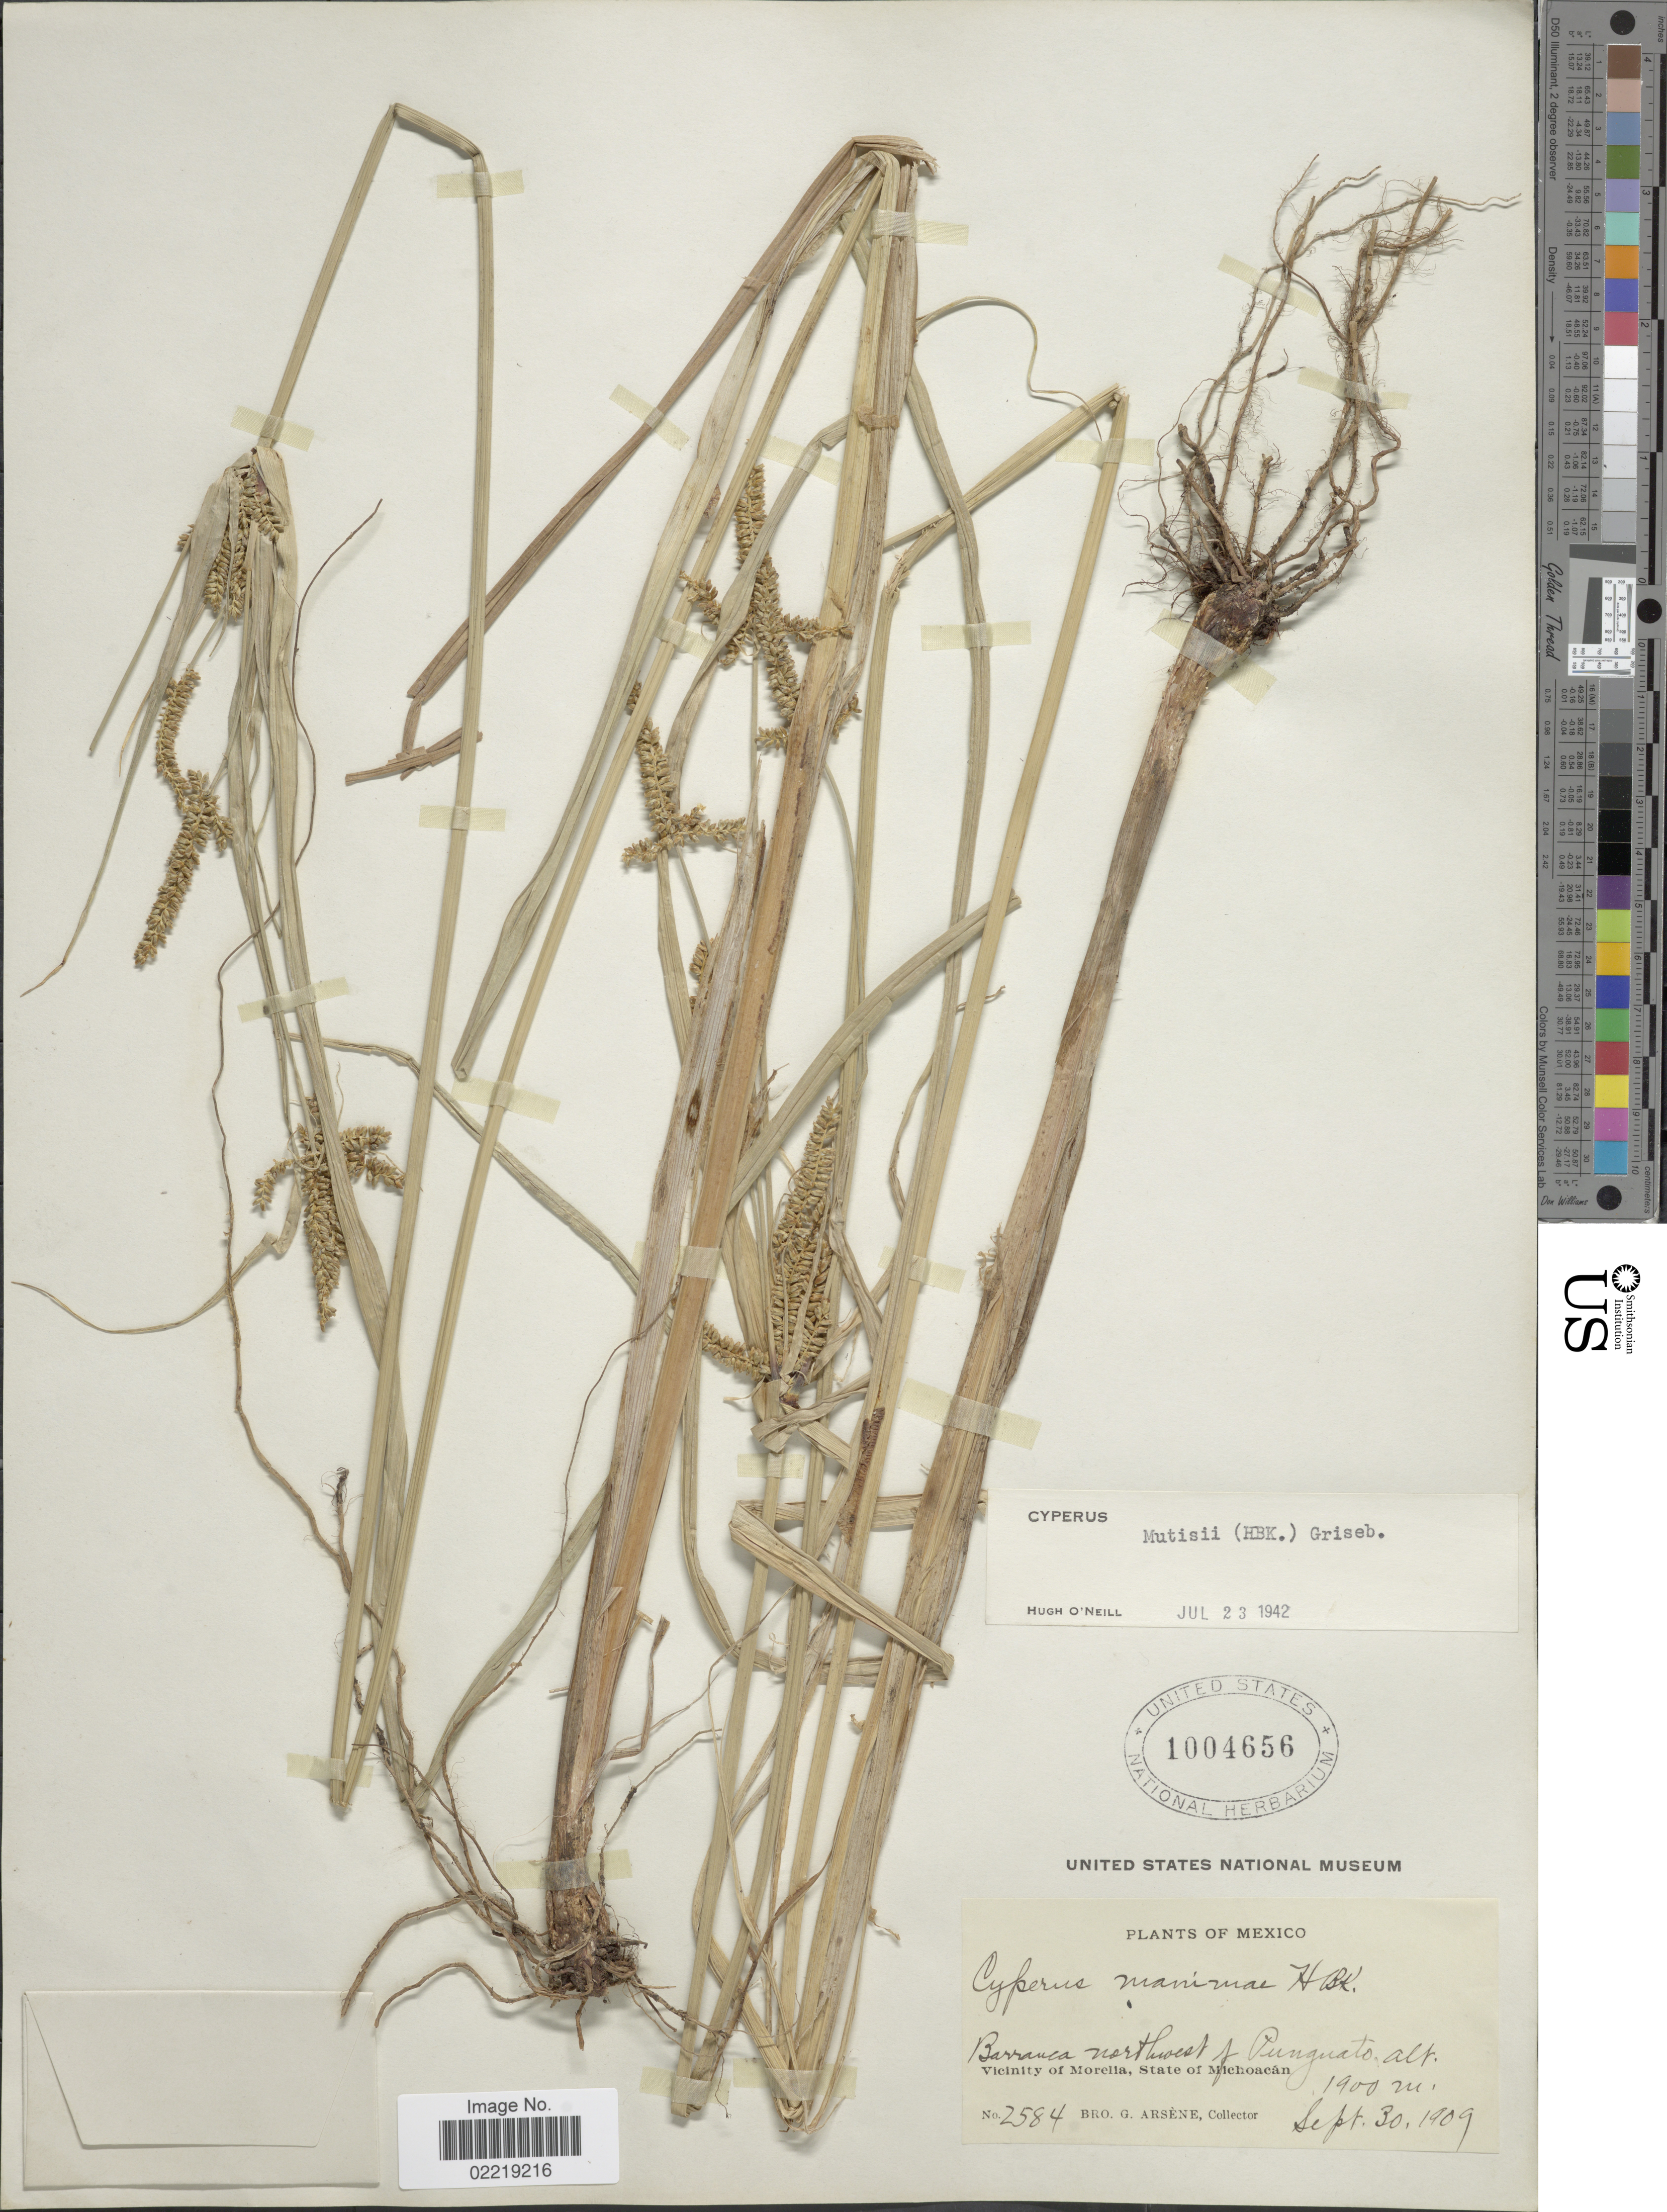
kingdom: Plantae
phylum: Tracheophyta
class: Liliopsida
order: Poales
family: Cyperaceae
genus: Cyperus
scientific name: Cyperus mutisii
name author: (Kunth) Andersson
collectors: Bro. G. Arsène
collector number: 2584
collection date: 1909-09-30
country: Mexico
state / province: Michoacán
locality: Barranca northwest of Punguato, Vicinity of Morelia, State of Michoacan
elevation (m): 1900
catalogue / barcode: US 1004656